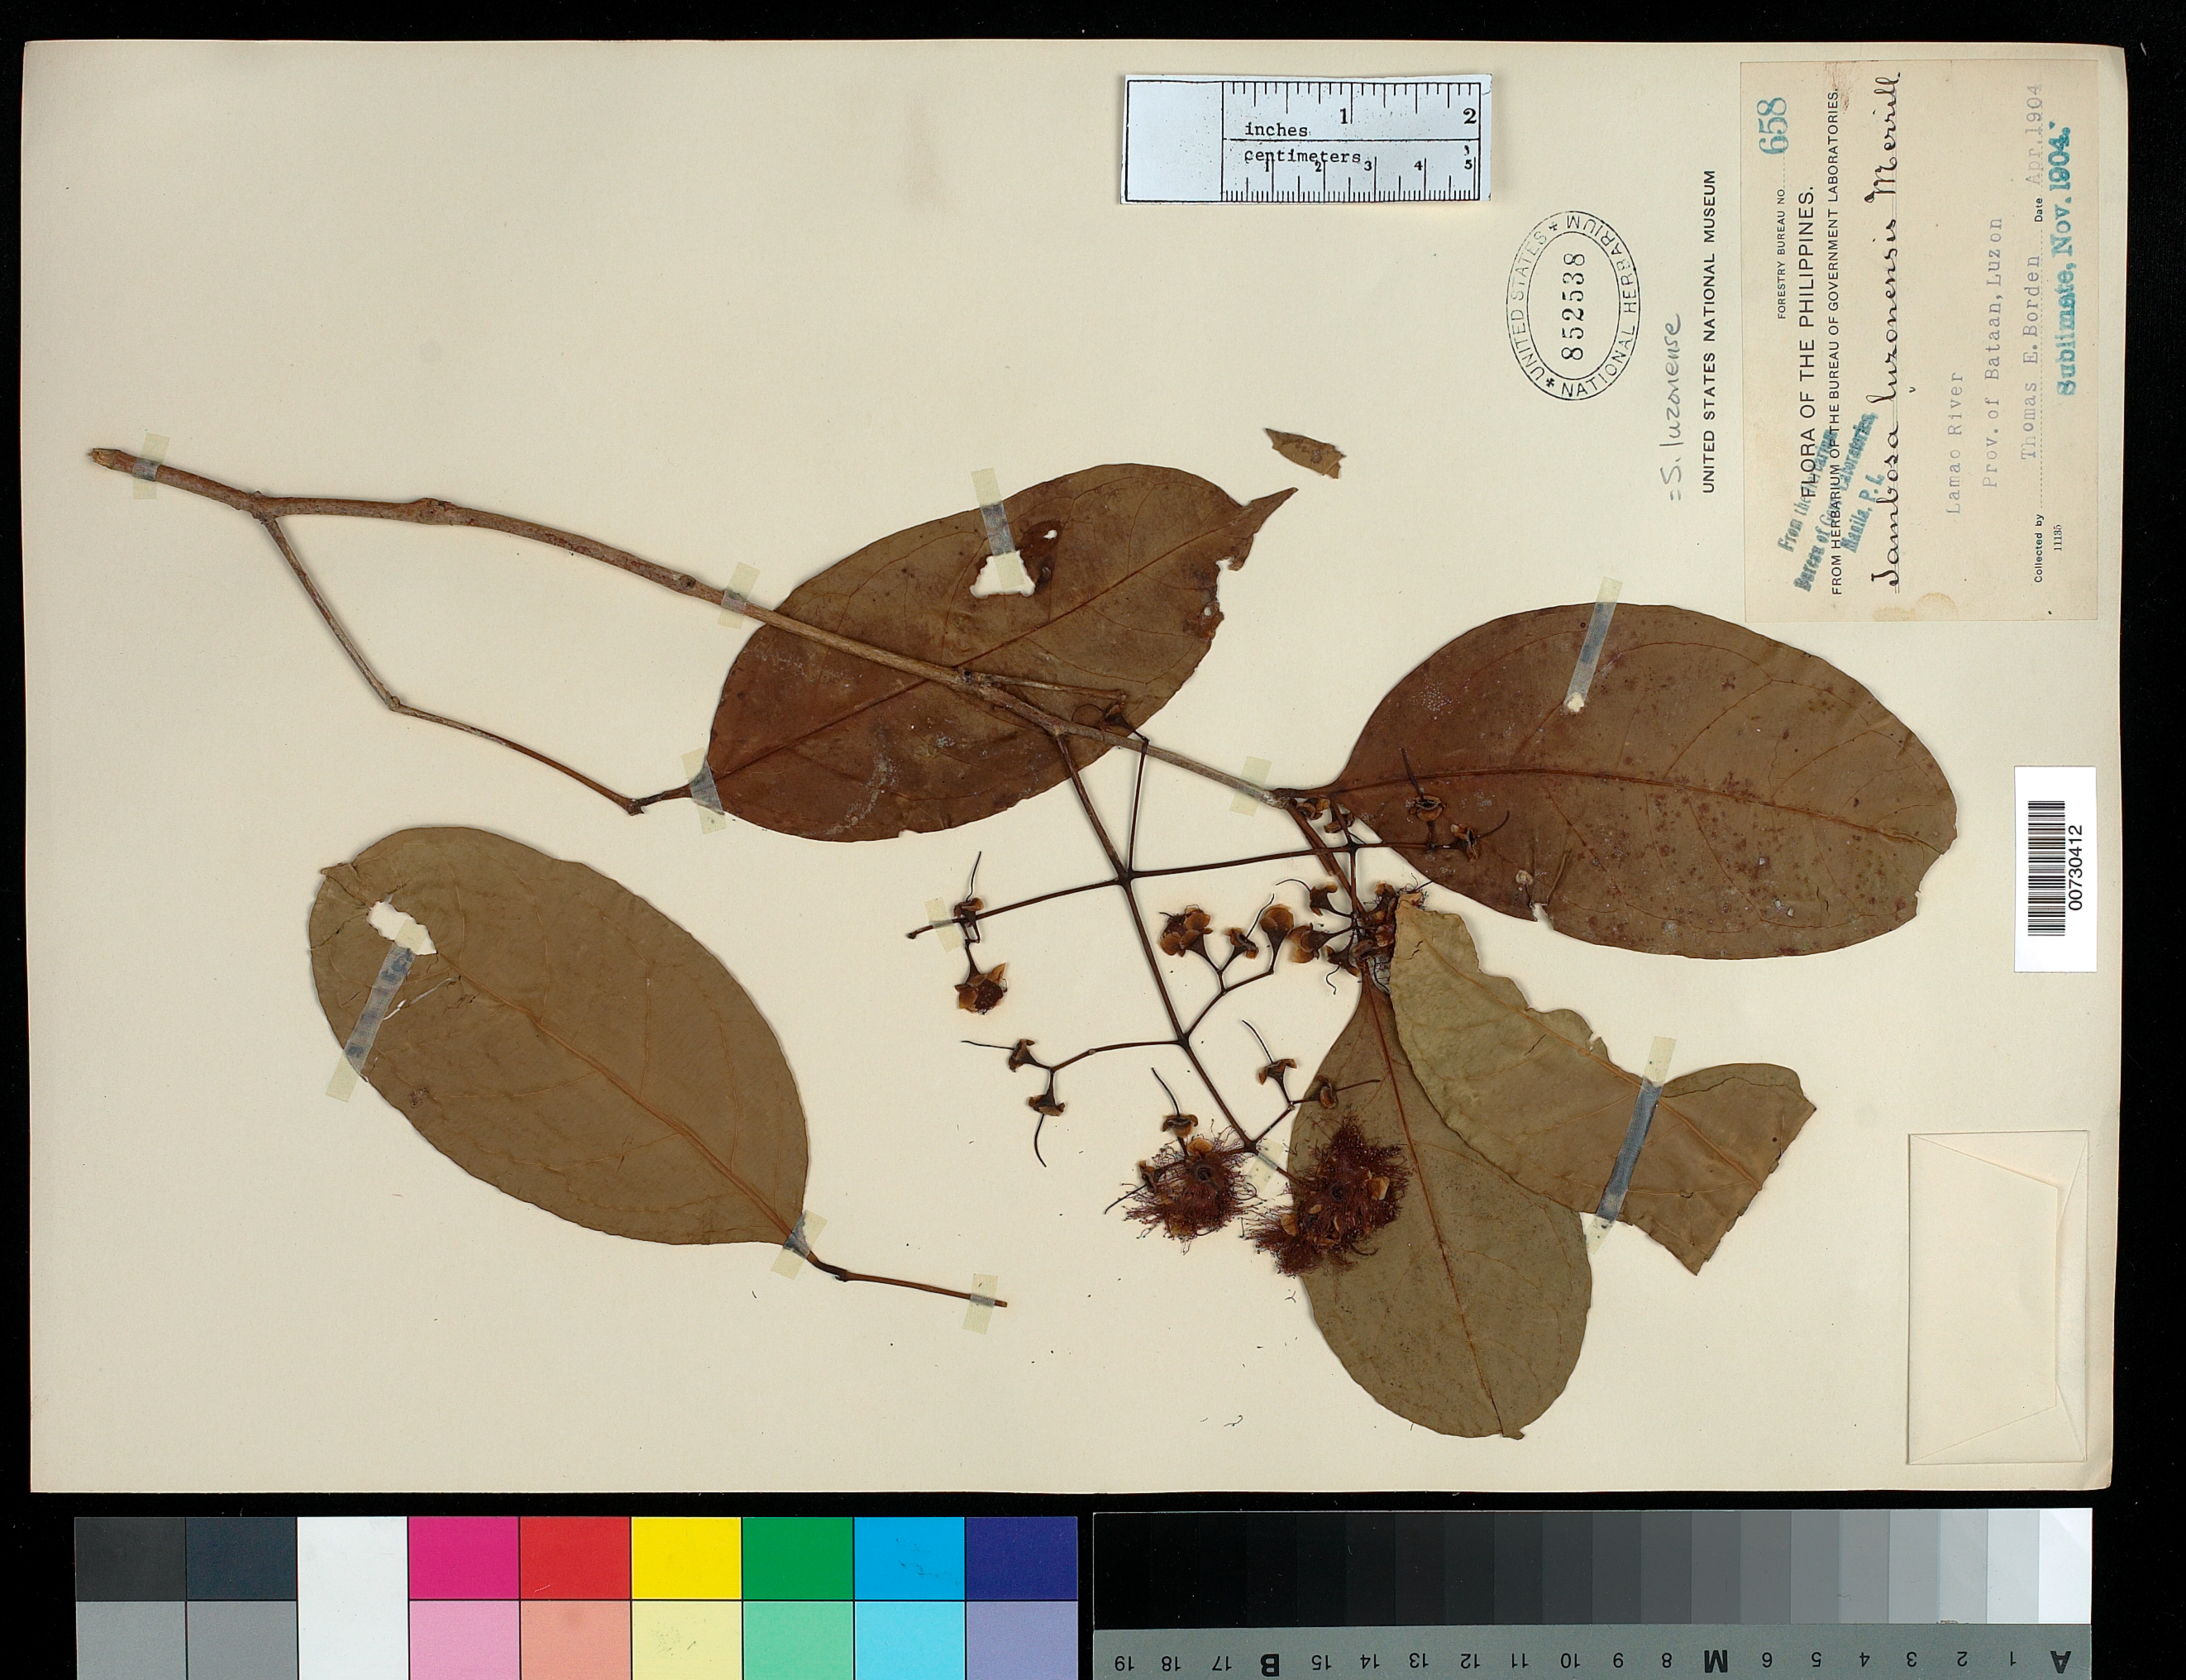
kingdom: Plantae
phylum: Tracheophyta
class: Magnoliopsida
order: Myrtales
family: Myrtaceae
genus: Syzygium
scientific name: Syzygium luzonense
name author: (Merr.) Merr.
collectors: T. E. Borden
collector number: For. Bur. 658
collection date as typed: Apr 1904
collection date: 1904-04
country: Philippines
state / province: Central Luzon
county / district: Bataan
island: Luzon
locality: Lamao River.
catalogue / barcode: US 852538